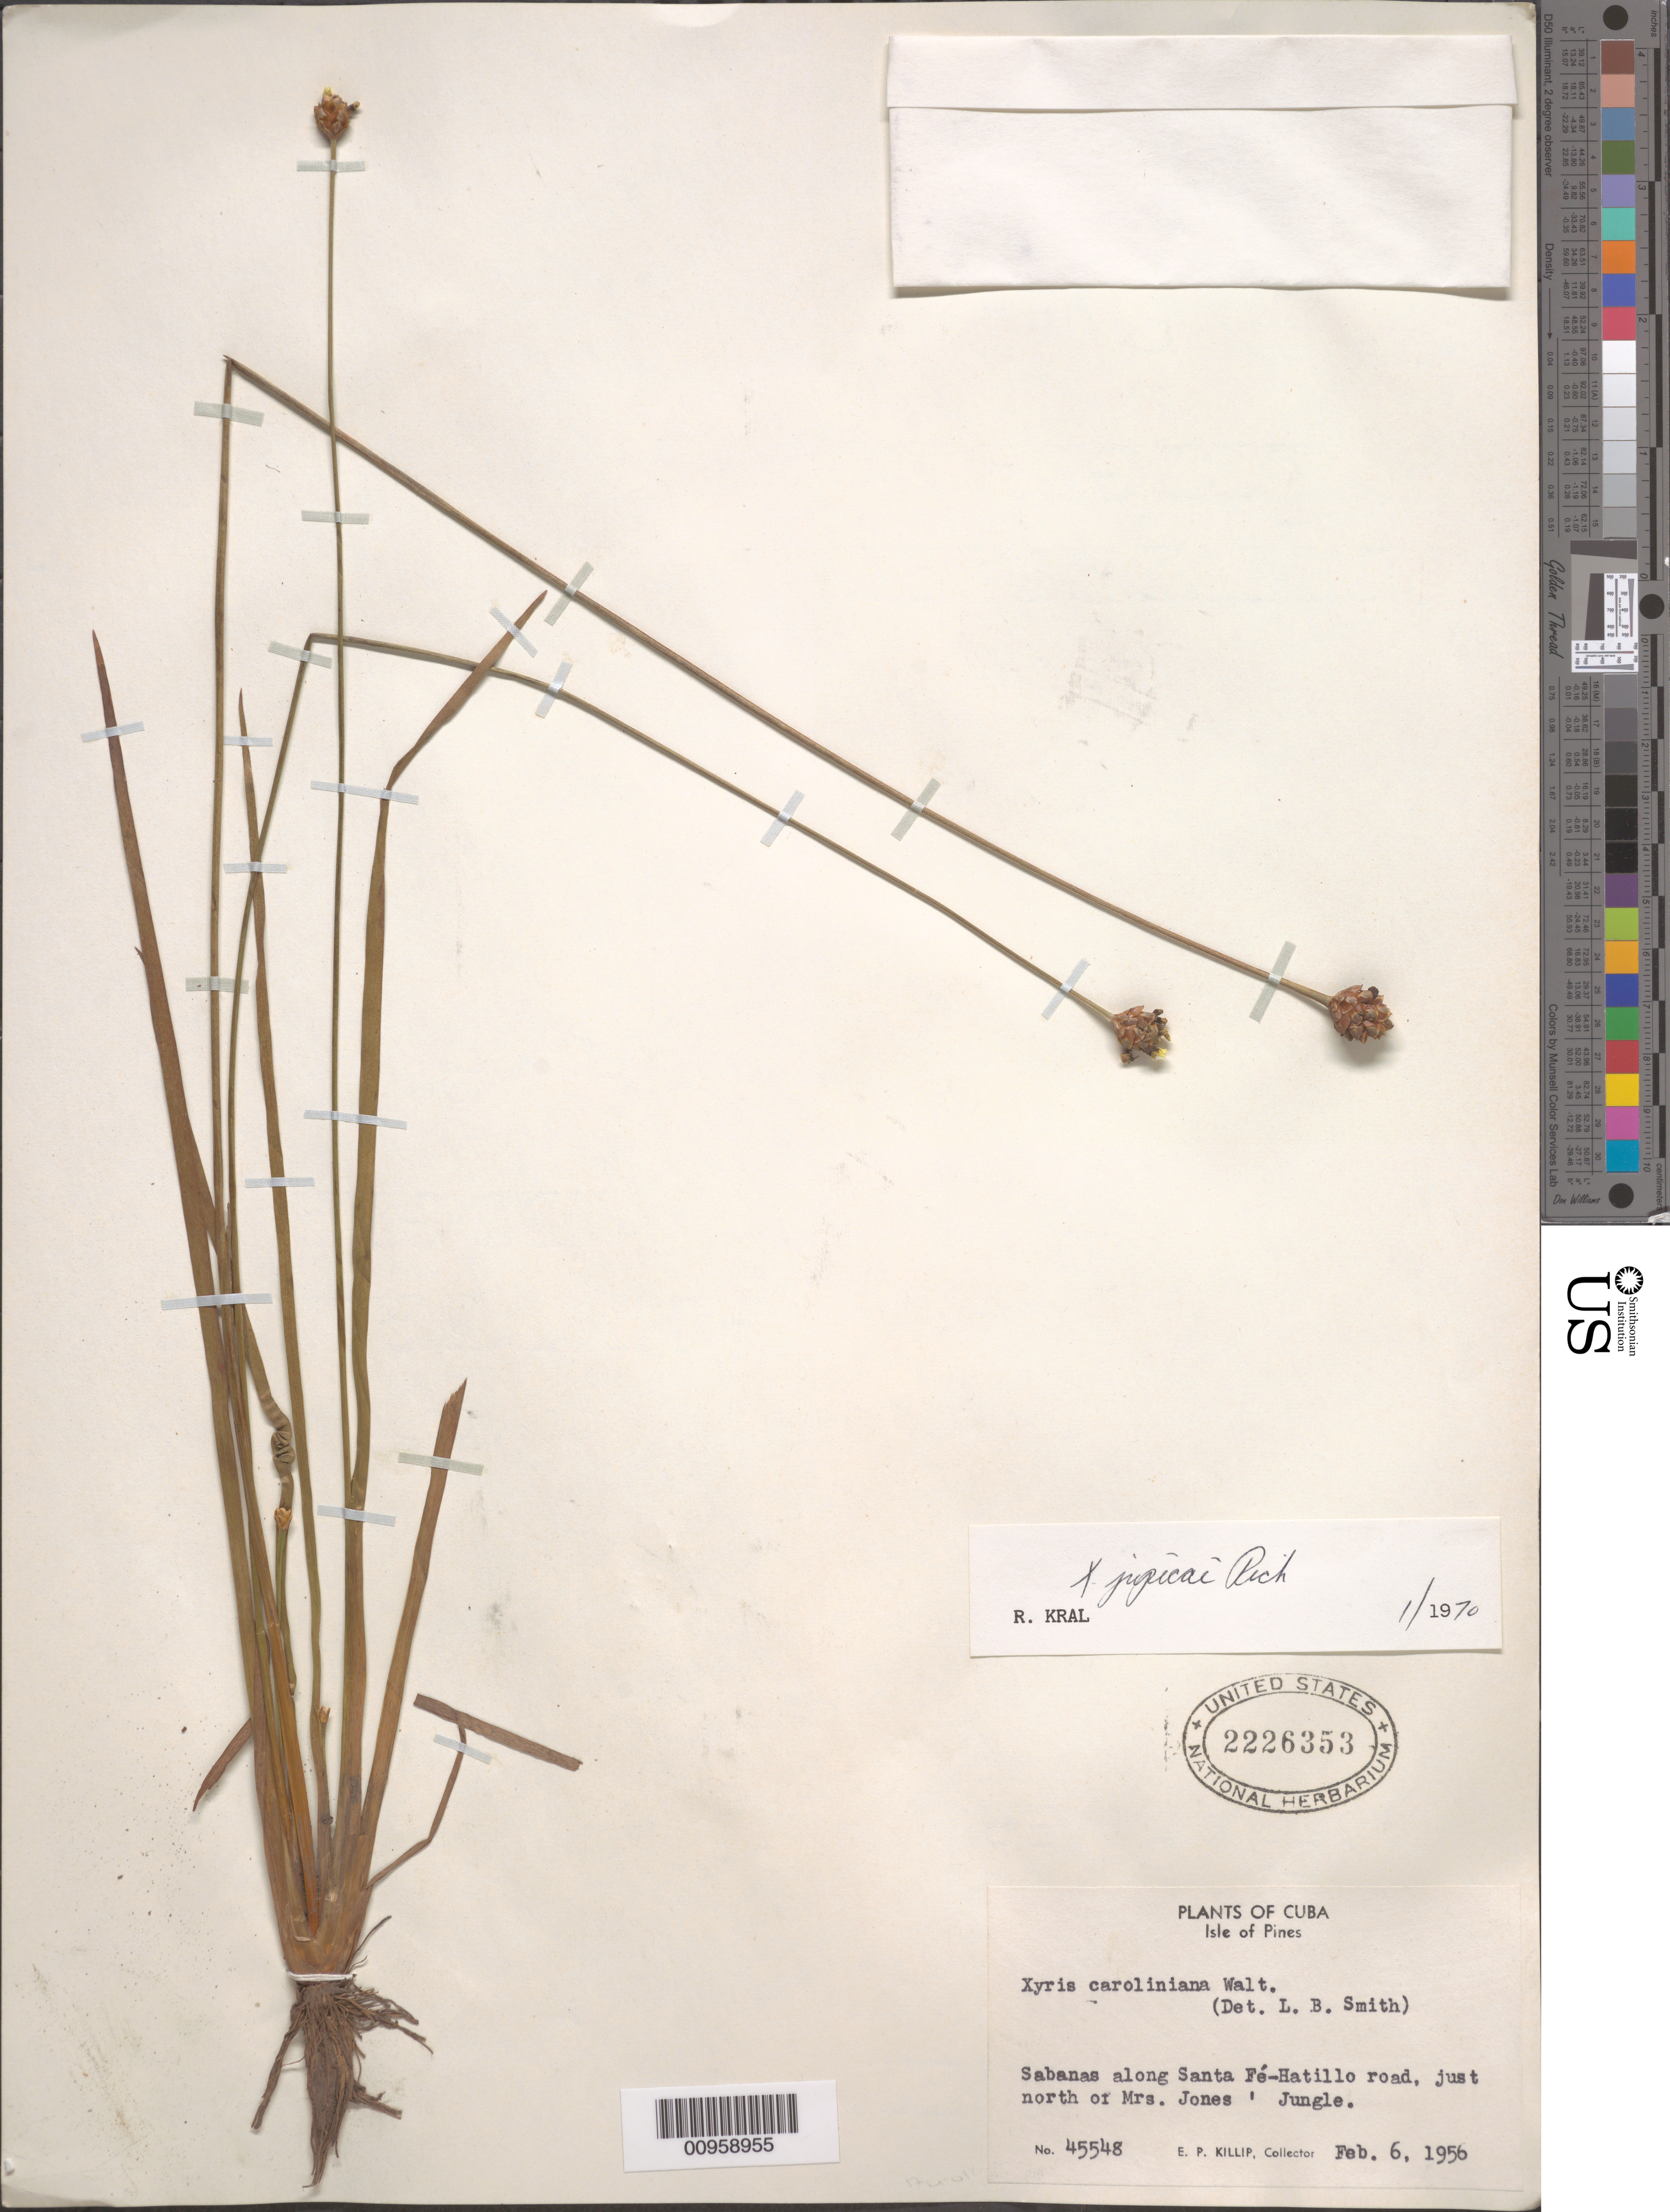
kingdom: Plantae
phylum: Tracheophyta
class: Liliopsida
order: Poales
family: Xyridaceae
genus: Xyris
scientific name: Xyris jupicai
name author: Rich.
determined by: Kral, Robert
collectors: E. P. Killip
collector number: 45548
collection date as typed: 06 Feb 1956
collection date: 1956-02-06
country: Cuba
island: Isla de la Juventud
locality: Isle of Pines, Along Santa Fé-Hatillo road, just north of Mrs Jones' Jungle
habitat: Sabanas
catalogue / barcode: US 2226353